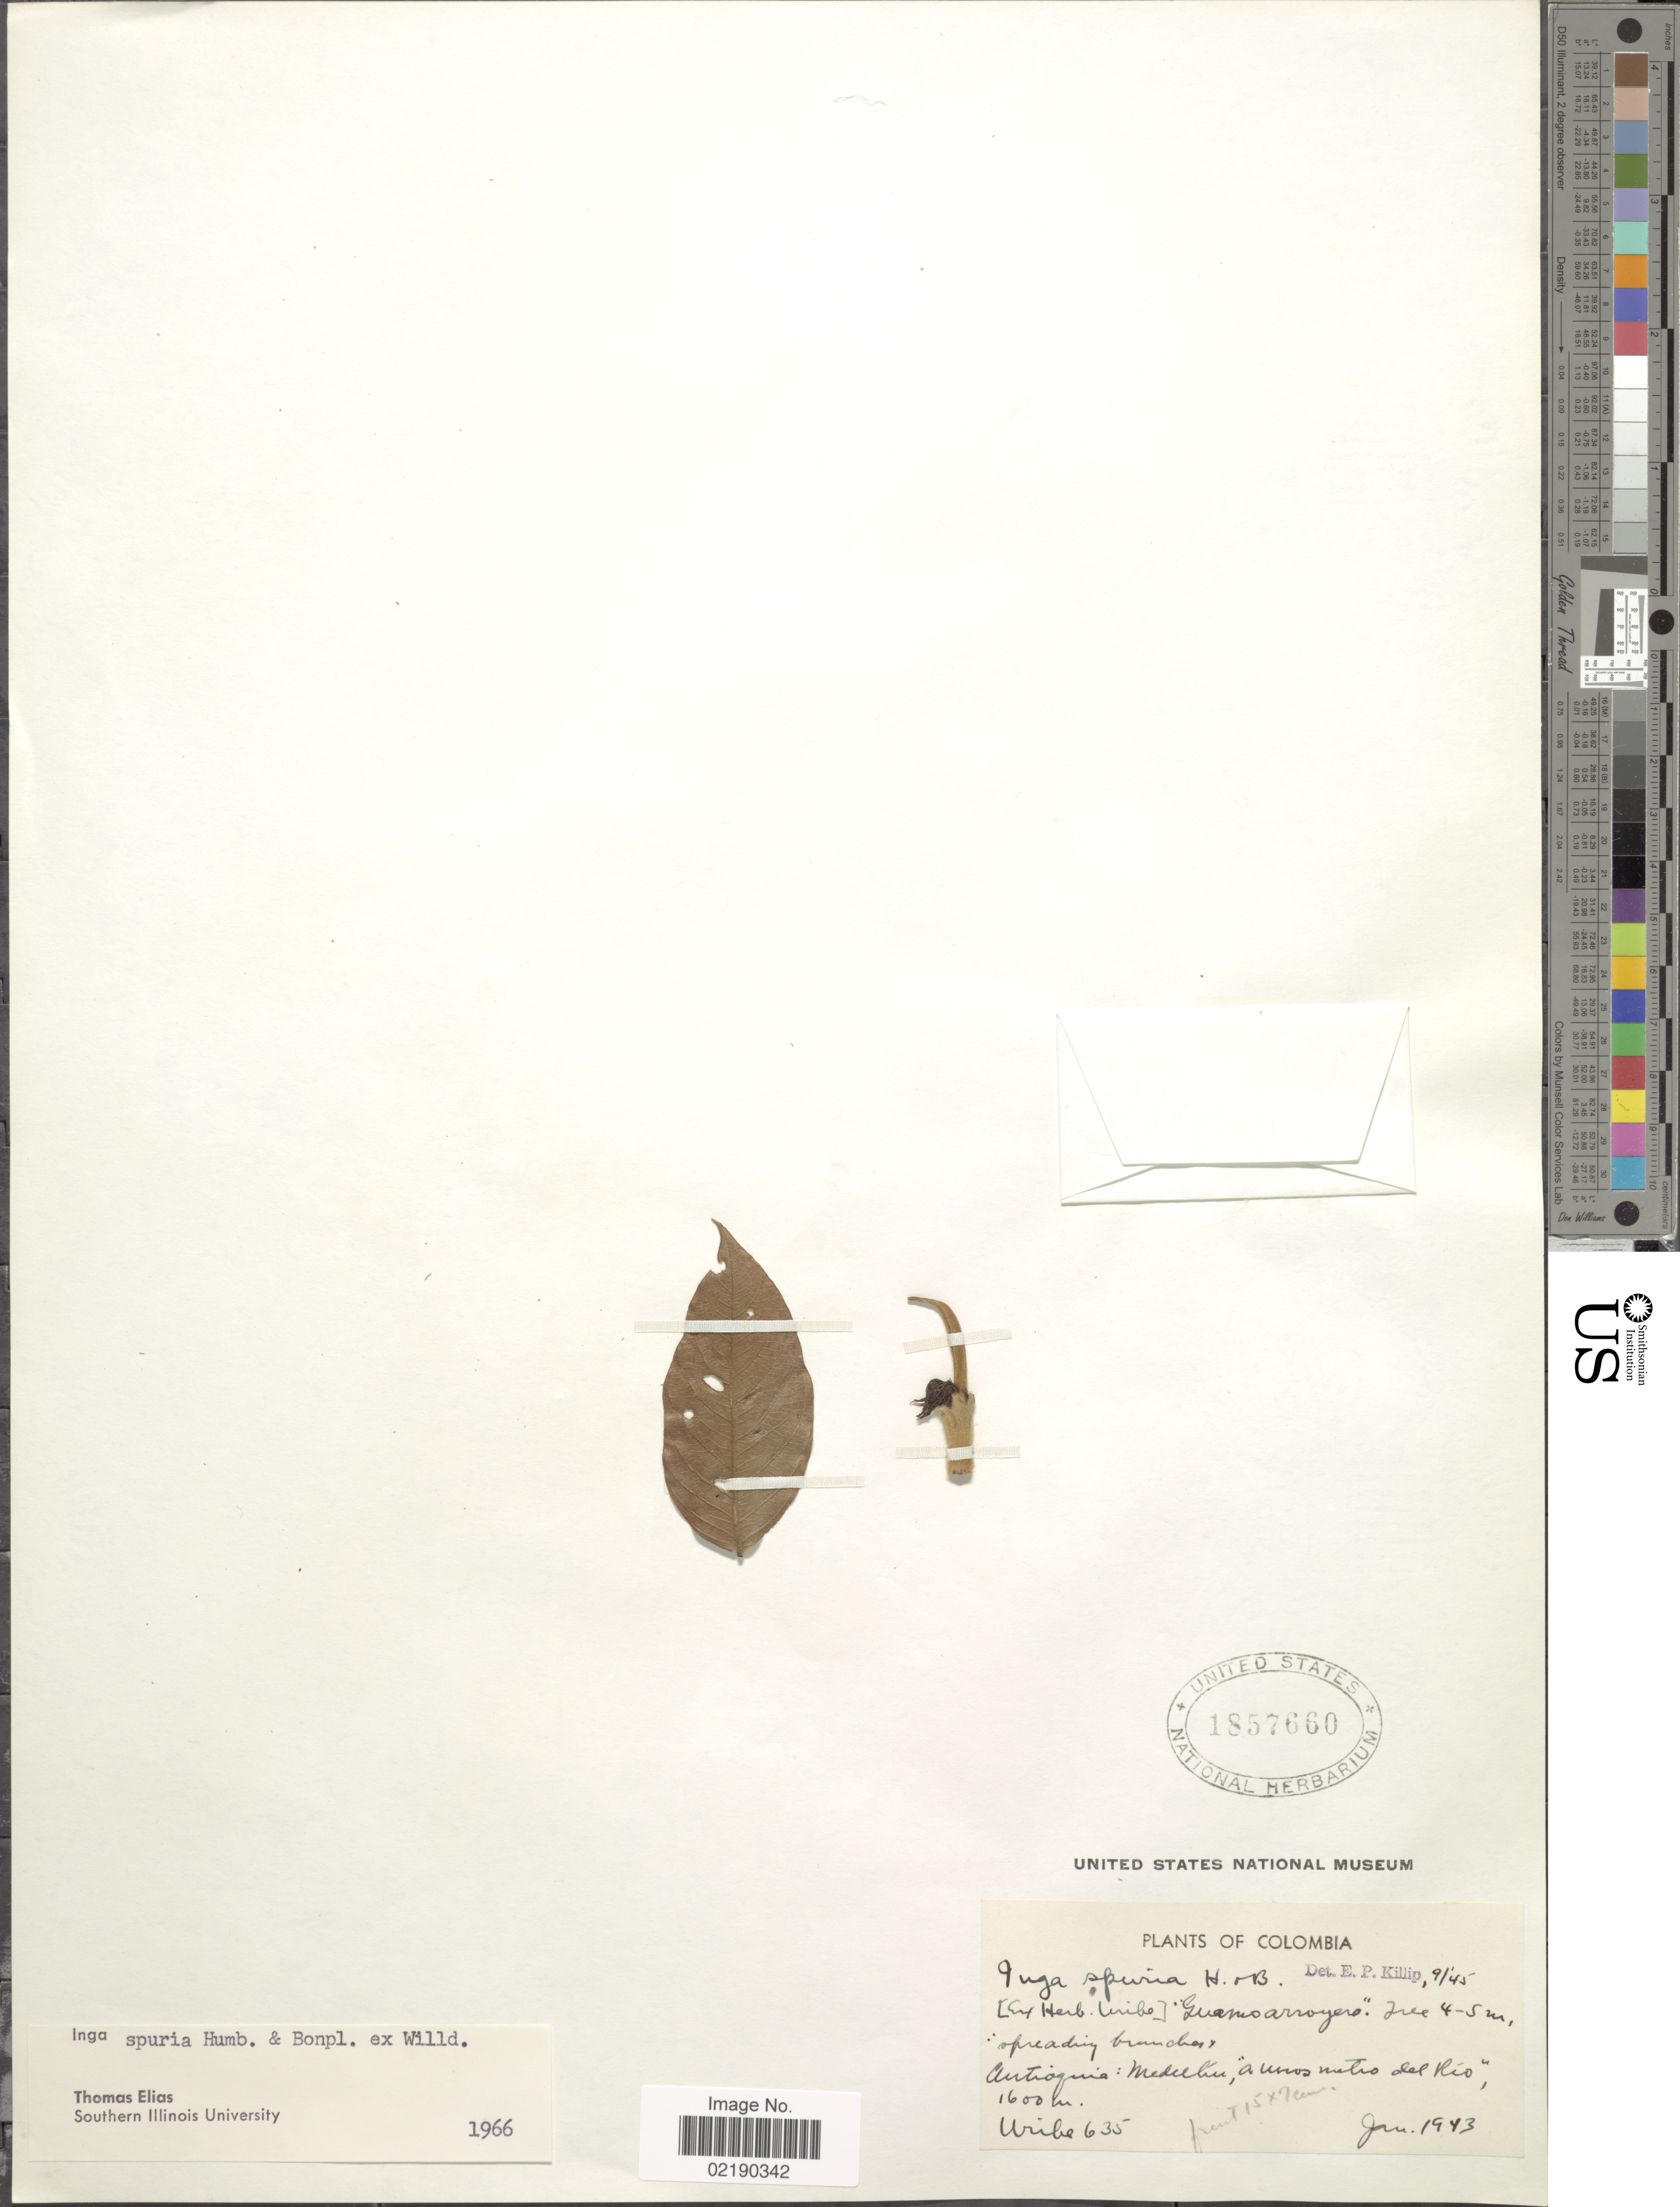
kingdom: Plantae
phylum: Tracheophyta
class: Magnoliopsida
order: Fabales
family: Fabaceae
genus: Inga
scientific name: Inga vera subsp. vera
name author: Willd.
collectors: Uribe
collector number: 635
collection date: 1943-01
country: Colombia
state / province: Antioquia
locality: Medellin, "a unos metro del Rio"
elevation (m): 1600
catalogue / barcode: US 1857660